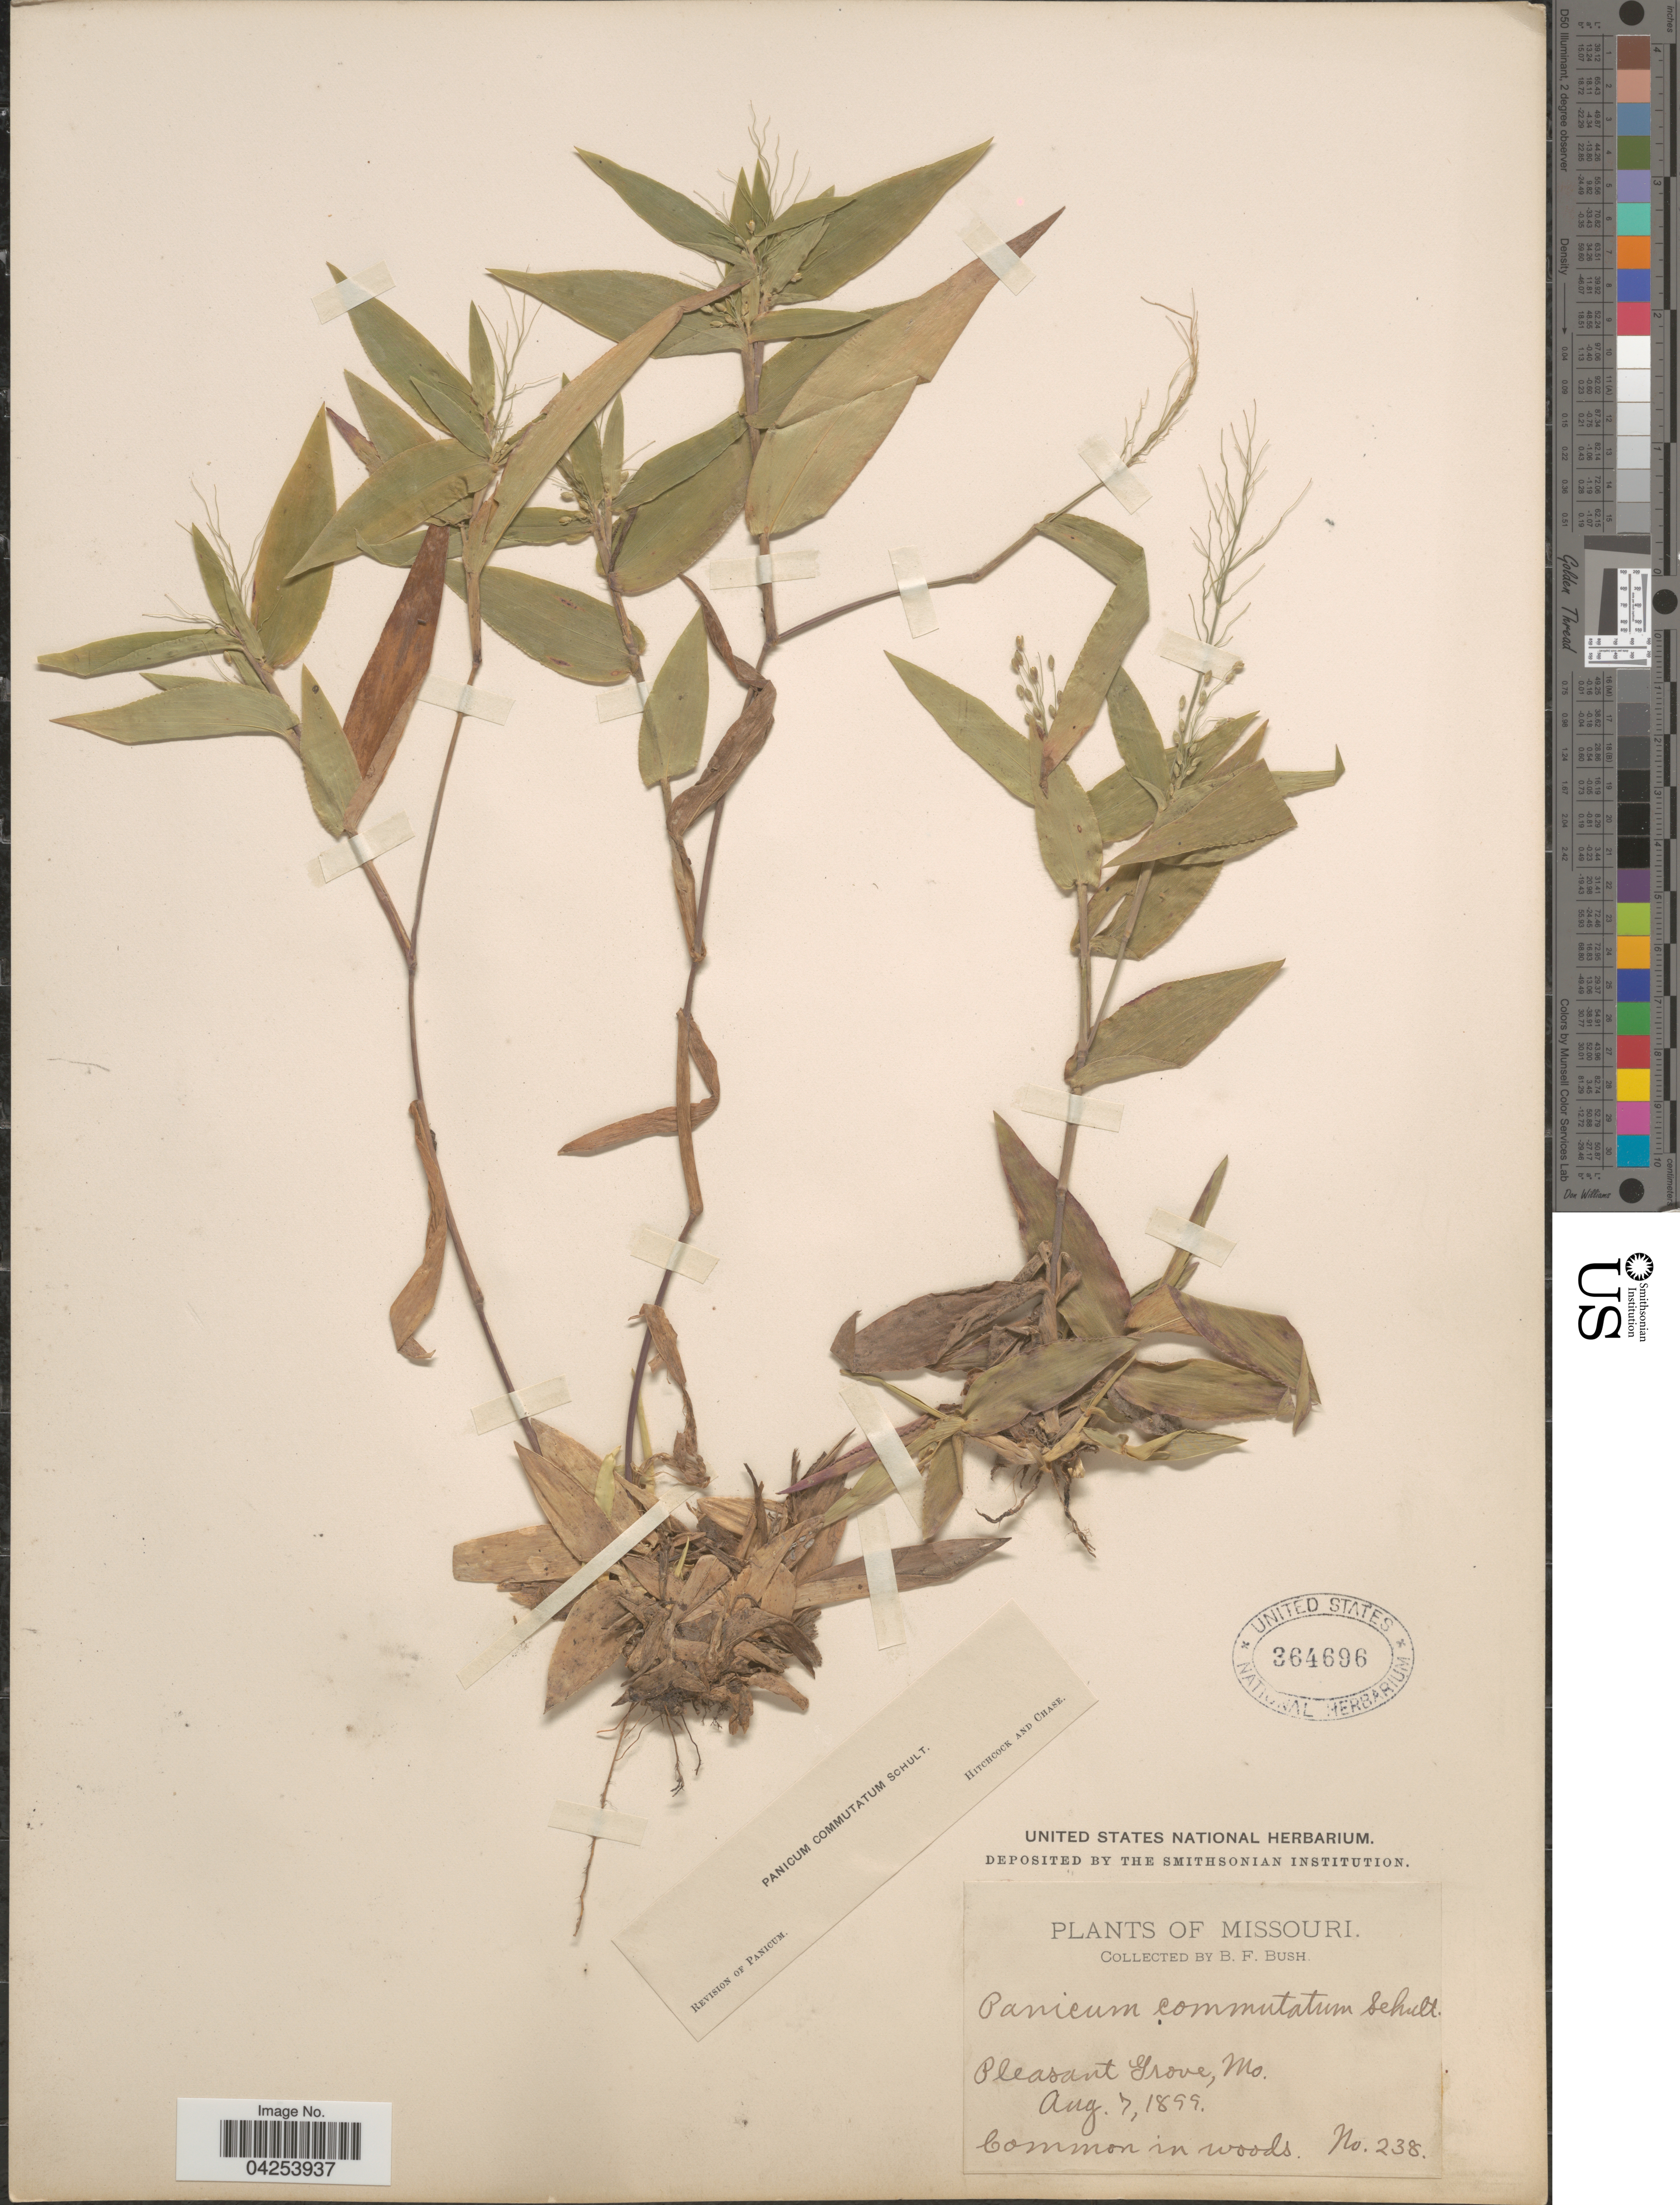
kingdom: Plantae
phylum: Tracheophyta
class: Liliopsida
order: Poales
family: Poaceae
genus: Dichanthelium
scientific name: Dichanthelium commutatum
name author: (Schult.) Gould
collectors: B. F. Bush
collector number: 238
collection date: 1899-08-07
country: United States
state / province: Missouri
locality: Pleasant Grove.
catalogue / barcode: US 364696